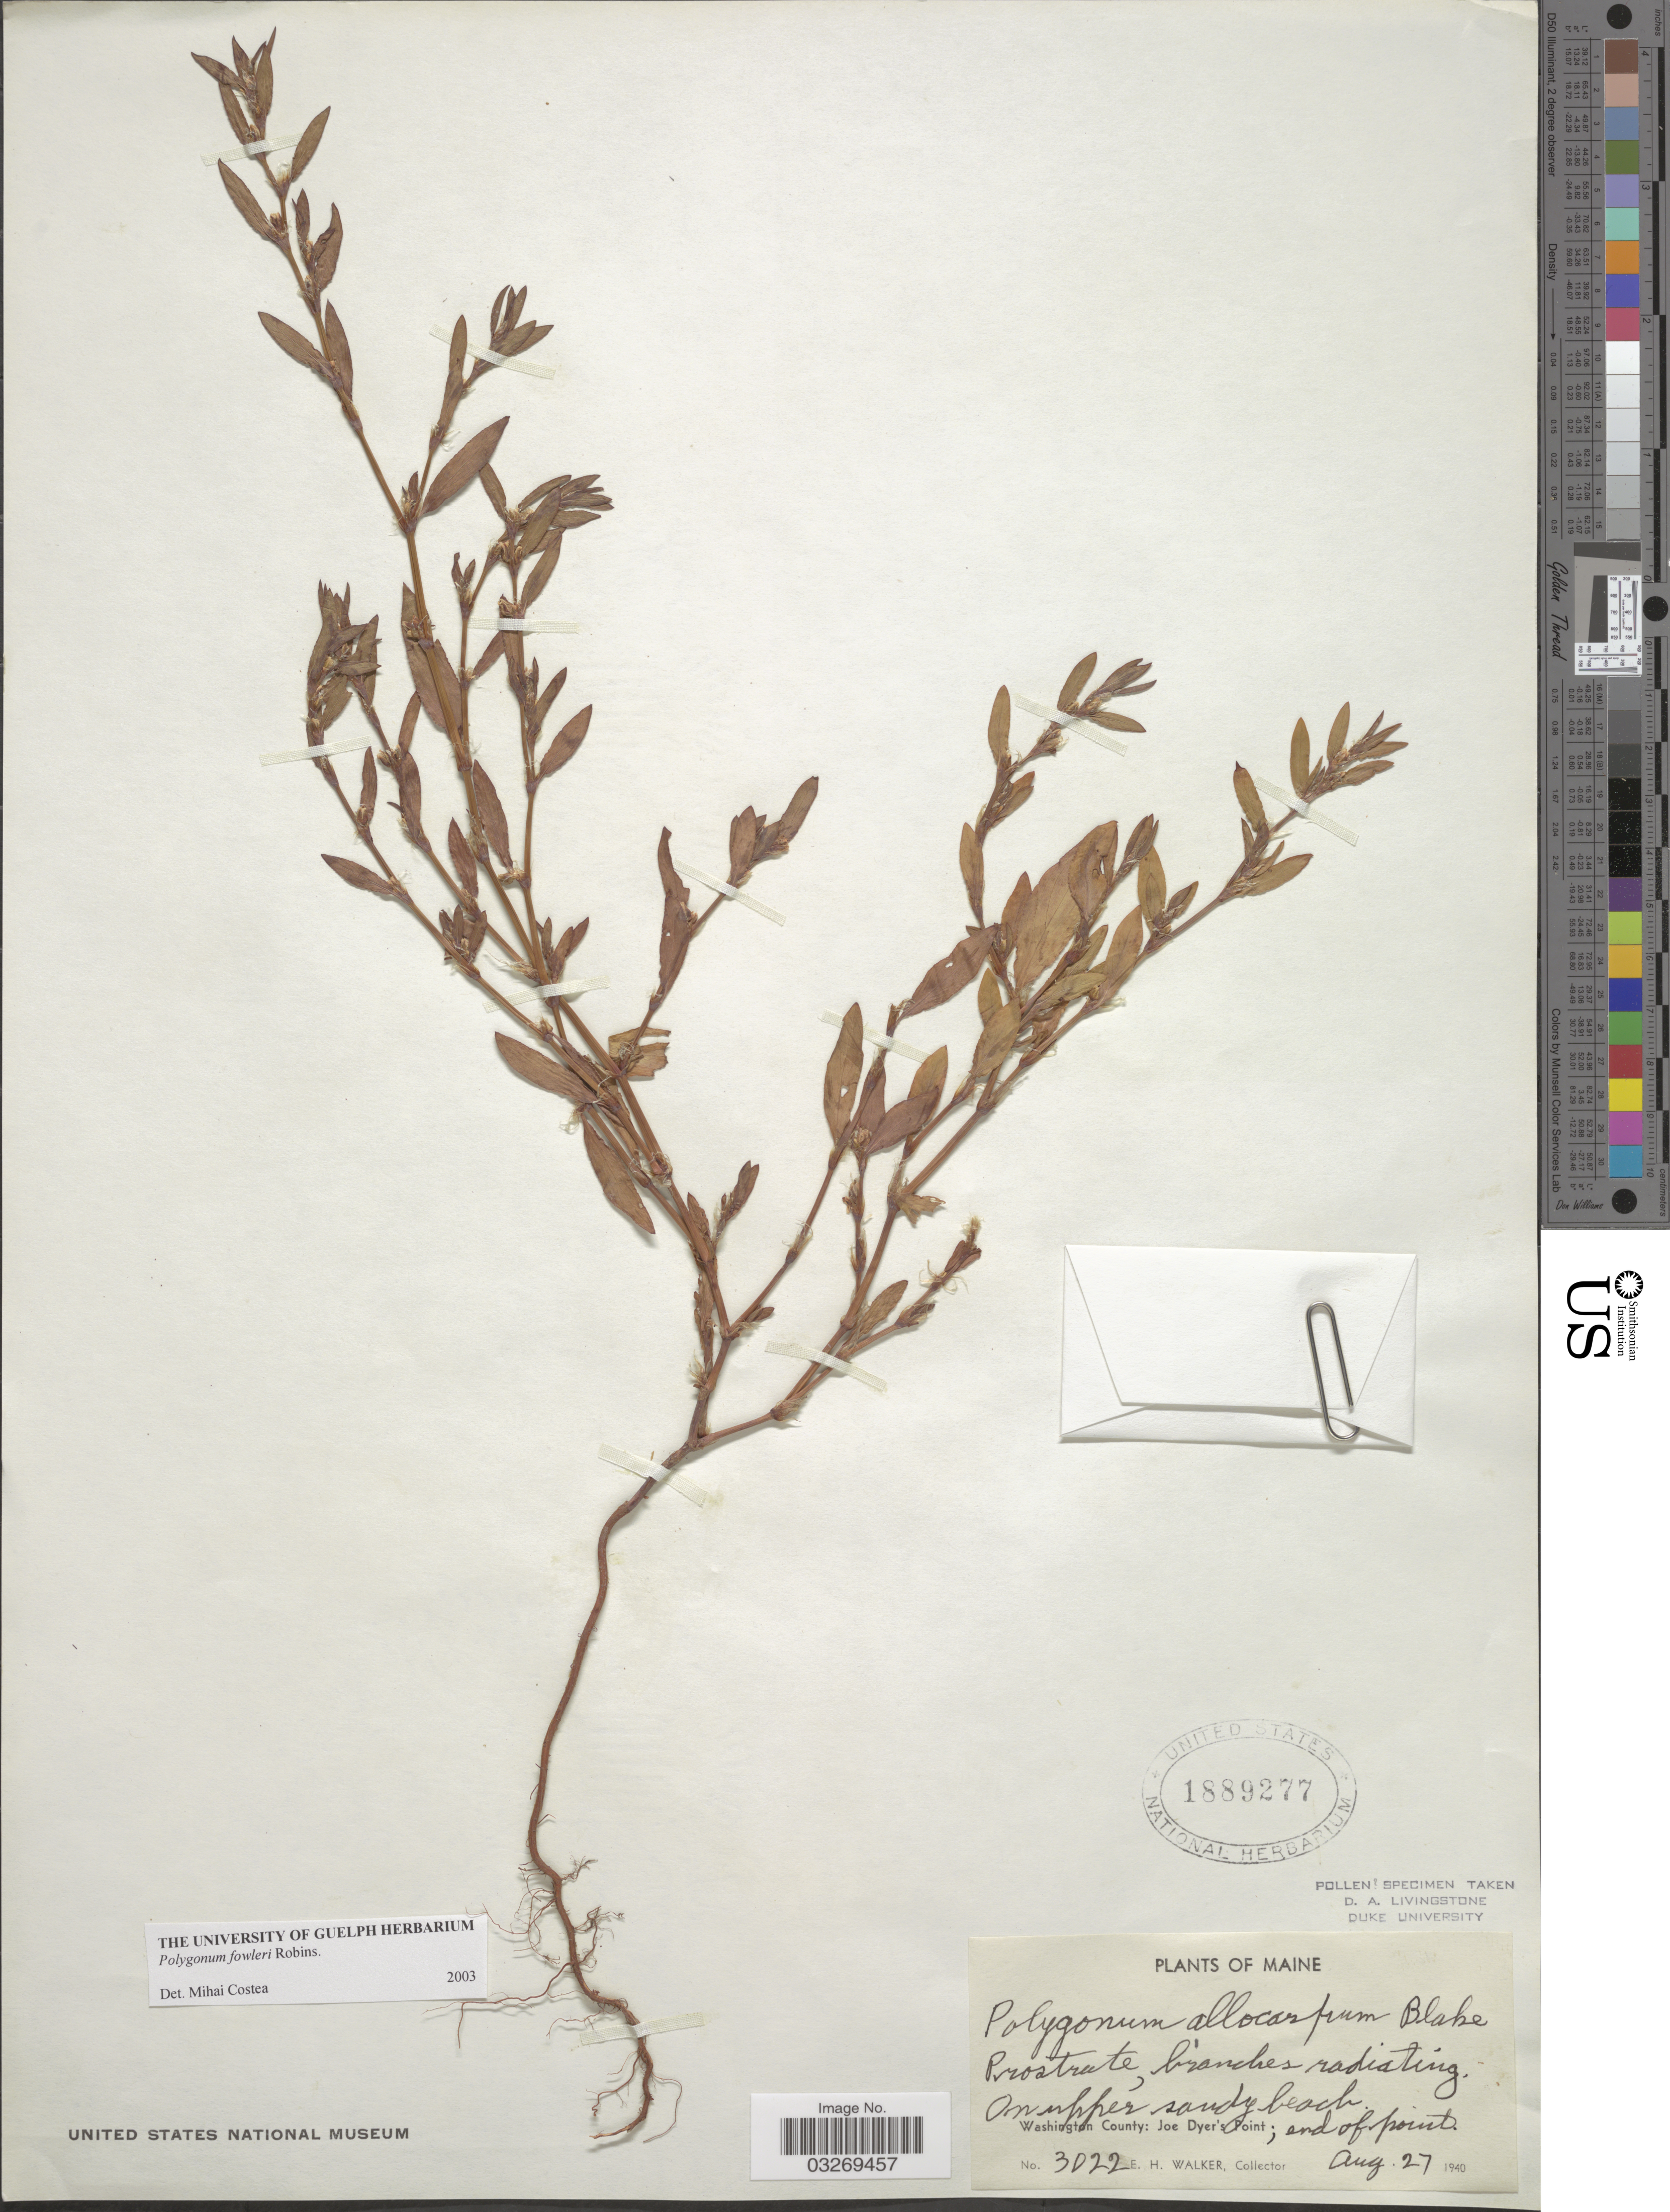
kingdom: Plantae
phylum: Tracheophyta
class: Magnoliopsida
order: Caryophyllales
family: Polygonaceae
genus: Polygonum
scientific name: Polygonum fowleri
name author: B.L. Rob.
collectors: E. H. Walker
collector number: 3022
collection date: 1940-08-27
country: United States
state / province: Maine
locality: On Upper sandy beach. Washington County: Joe Dyer's Point; end of point.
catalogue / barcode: US 1889277